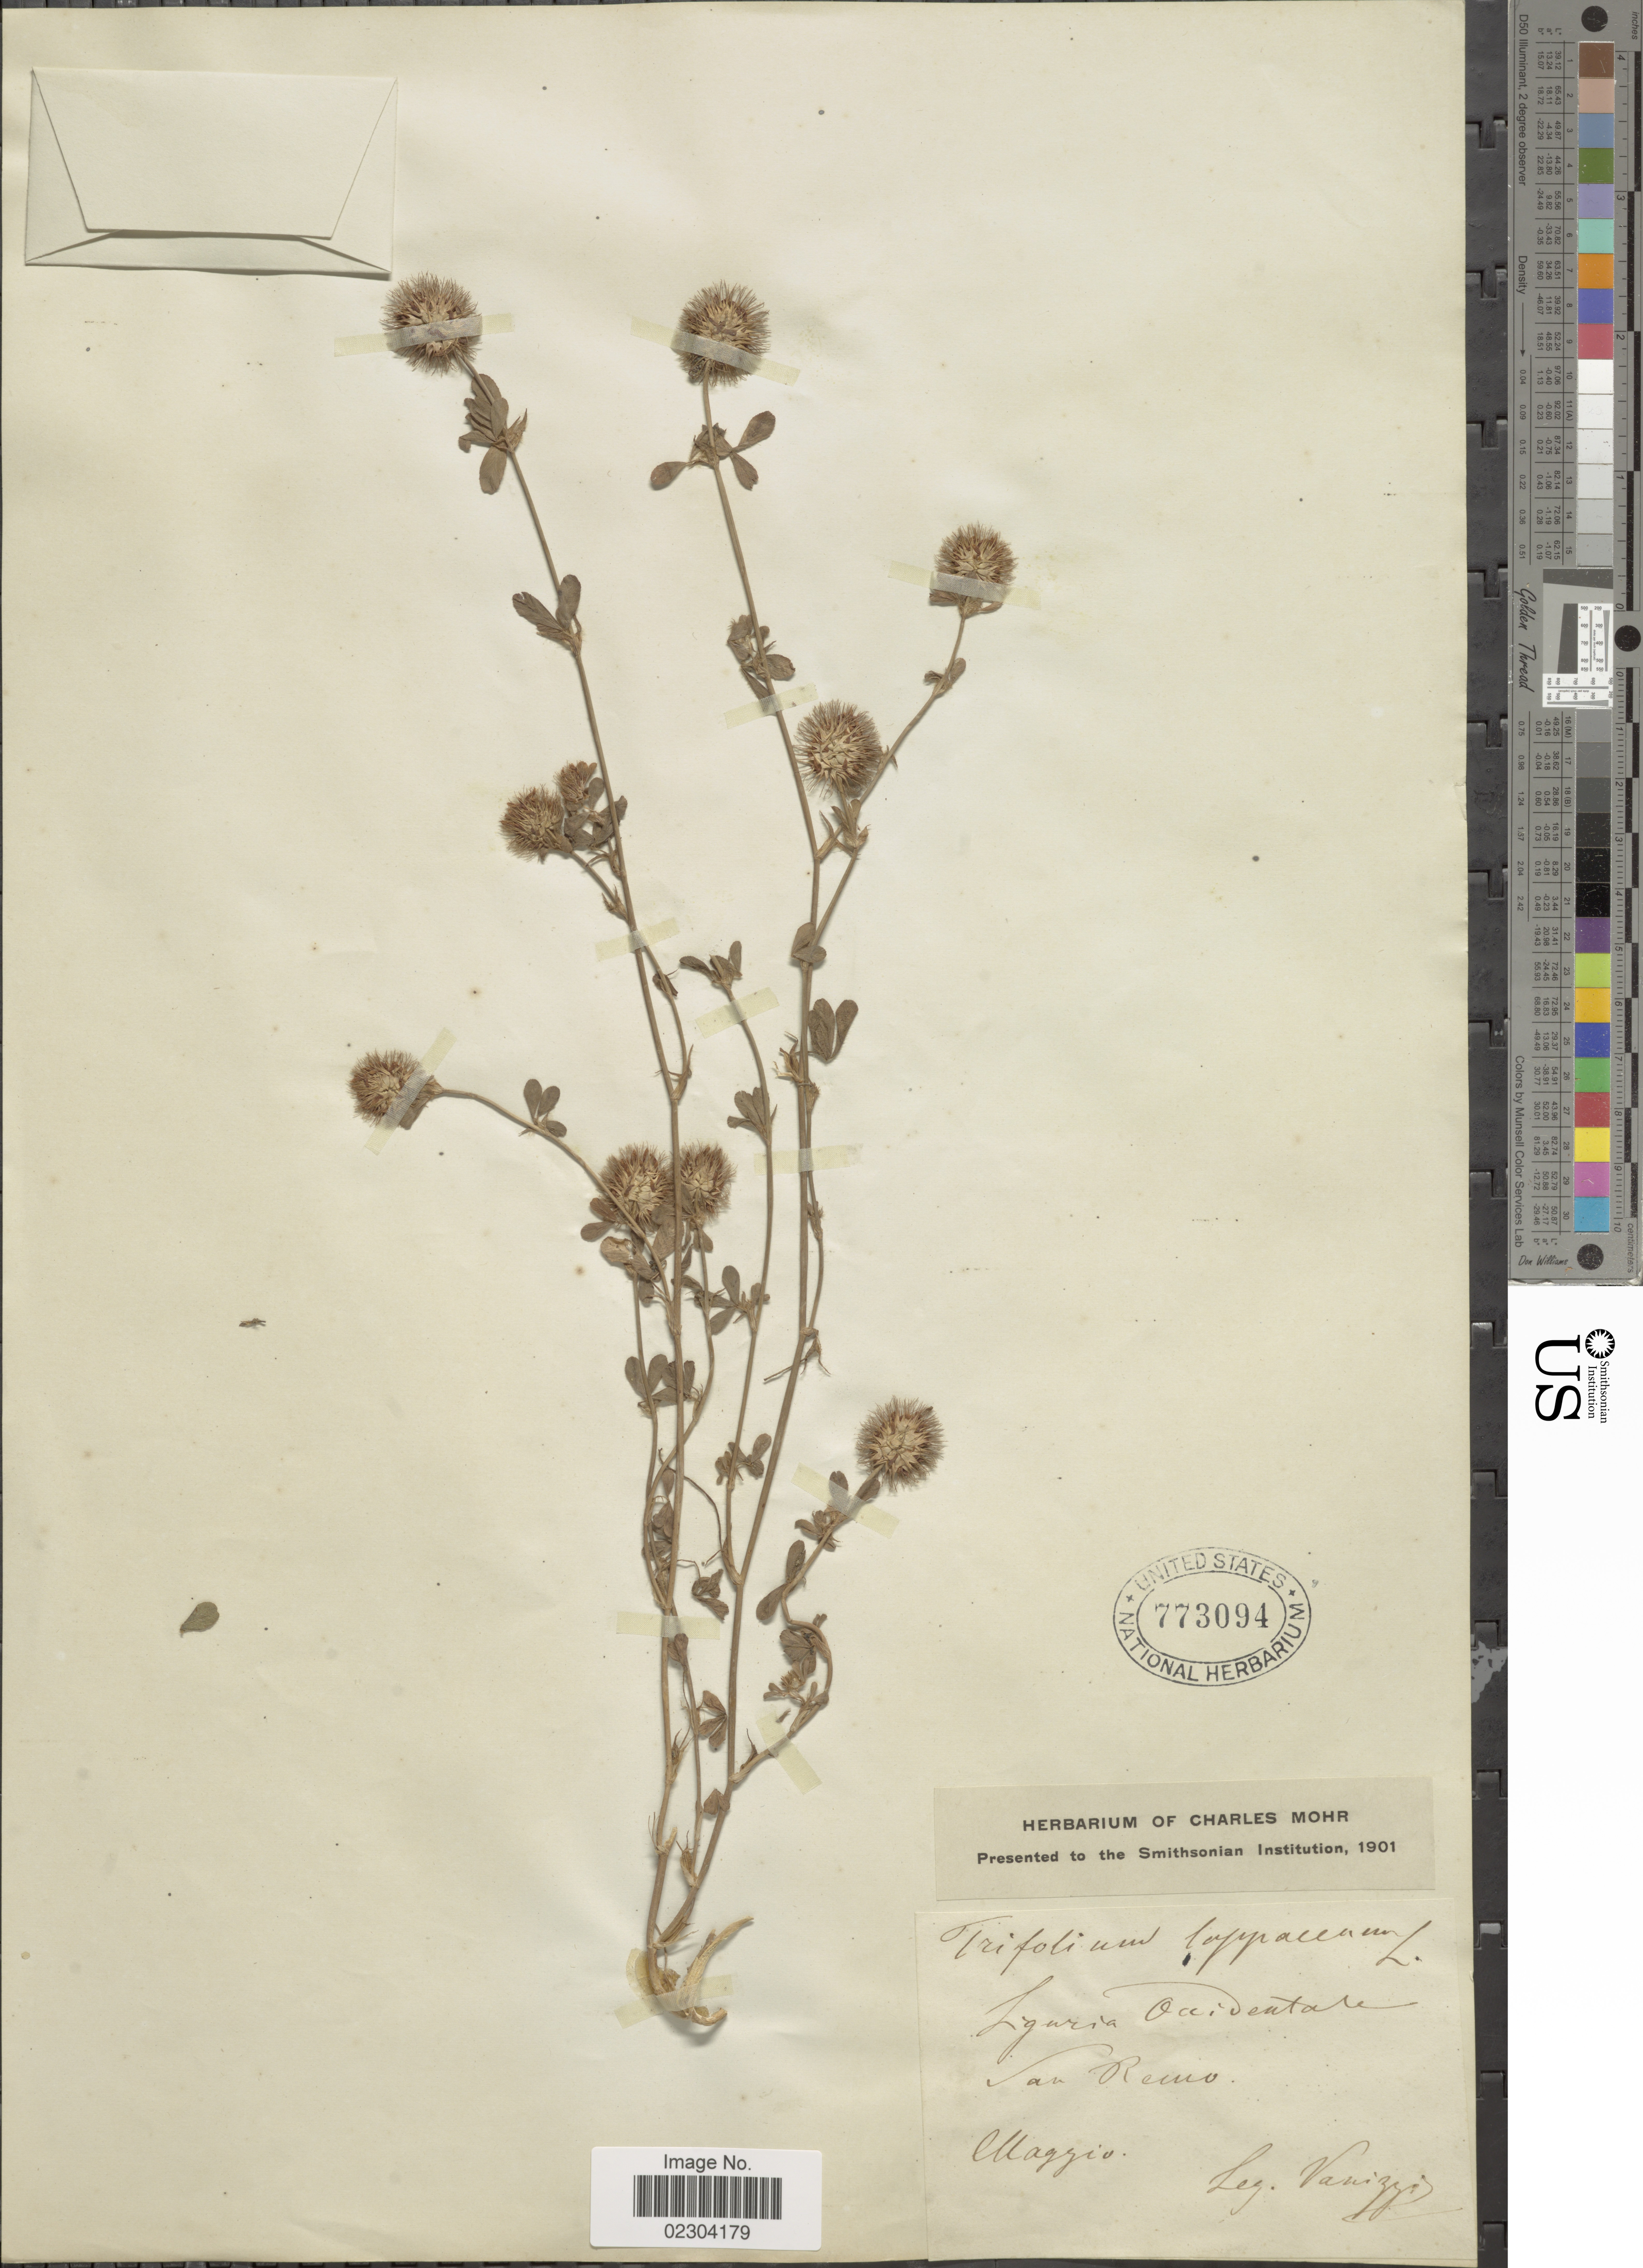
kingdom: Plantae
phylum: Tracheophyta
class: Magnoliopsida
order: Fabales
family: Fabaceae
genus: Trifolium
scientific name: Trifolium lappaceum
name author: L.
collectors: Vanizzi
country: Italy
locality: San Reino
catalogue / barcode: US 773094